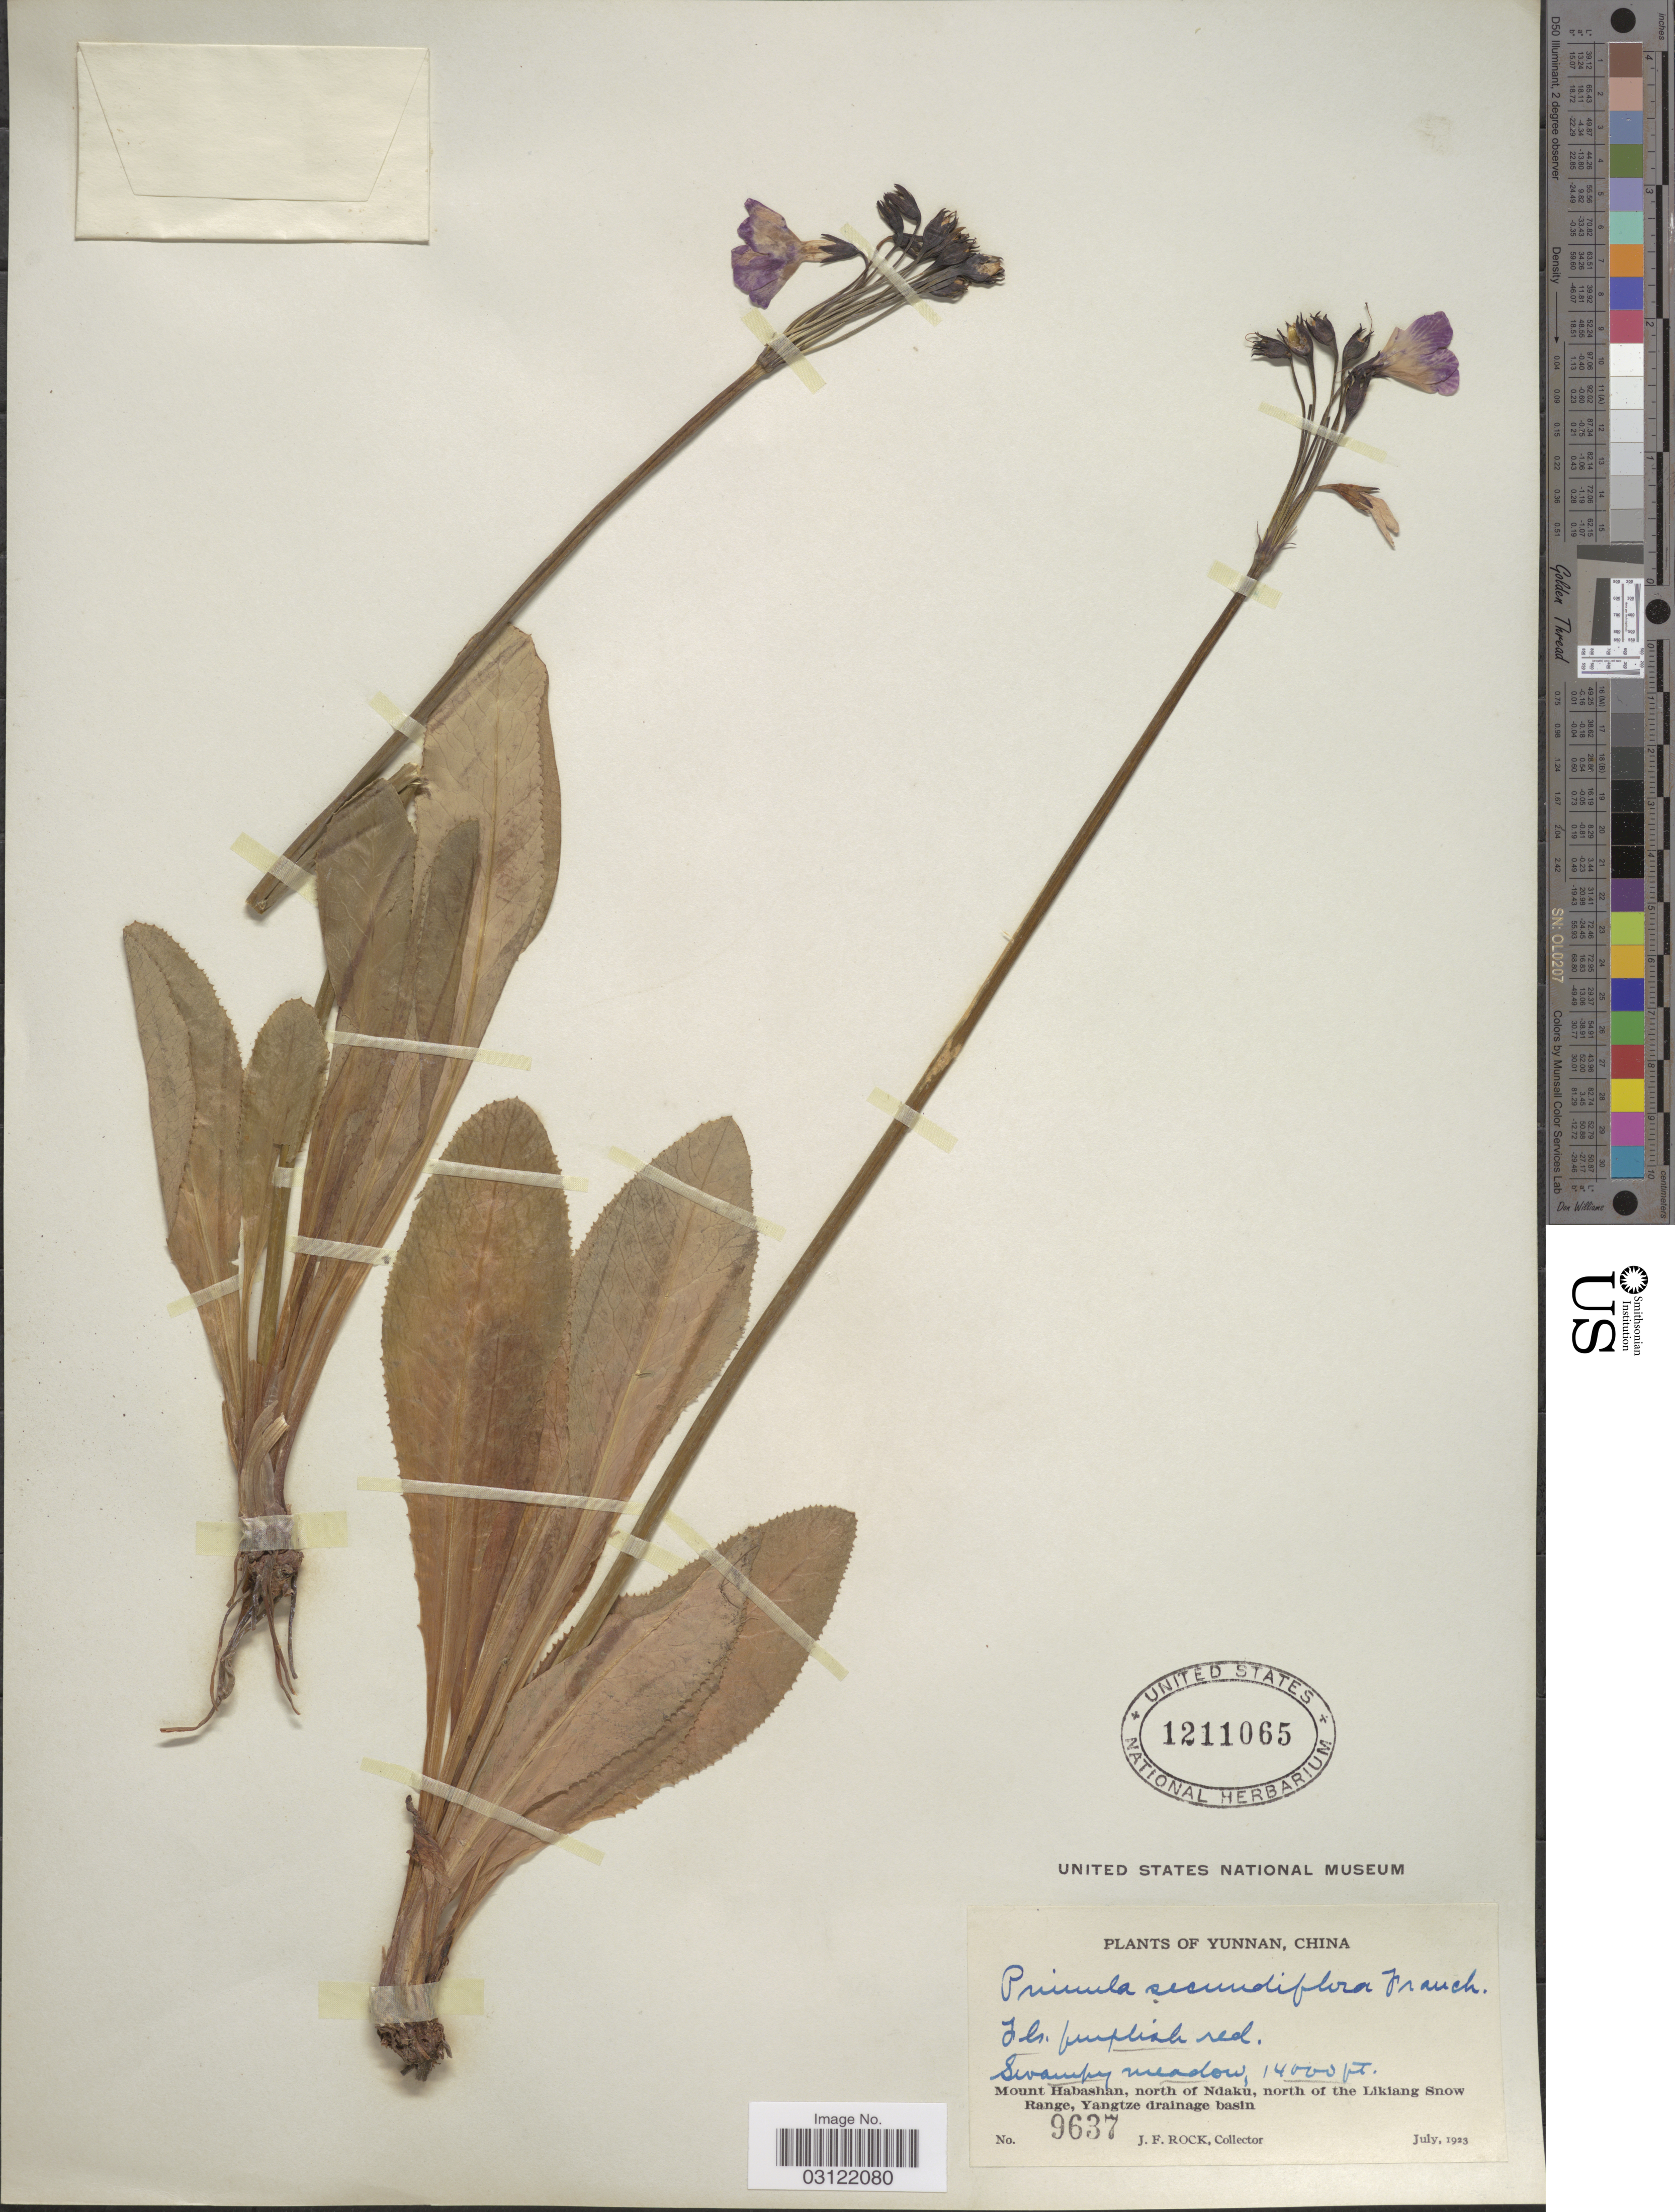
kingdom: Plantae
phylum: Tracheophyta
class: Magnoliopsida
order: Ericales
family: Primulaceae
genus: Primula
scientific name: Primula secundiflora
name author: Franch.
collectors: J. Rock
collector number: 9637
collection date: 1923-07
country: China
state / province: Yunnan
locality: Swampy meadow, Mount Habashan, north of Ndaku, north of the Likiang Snow Range, Yangtze drainage basin.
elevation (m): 4267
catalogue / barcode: US 1211065